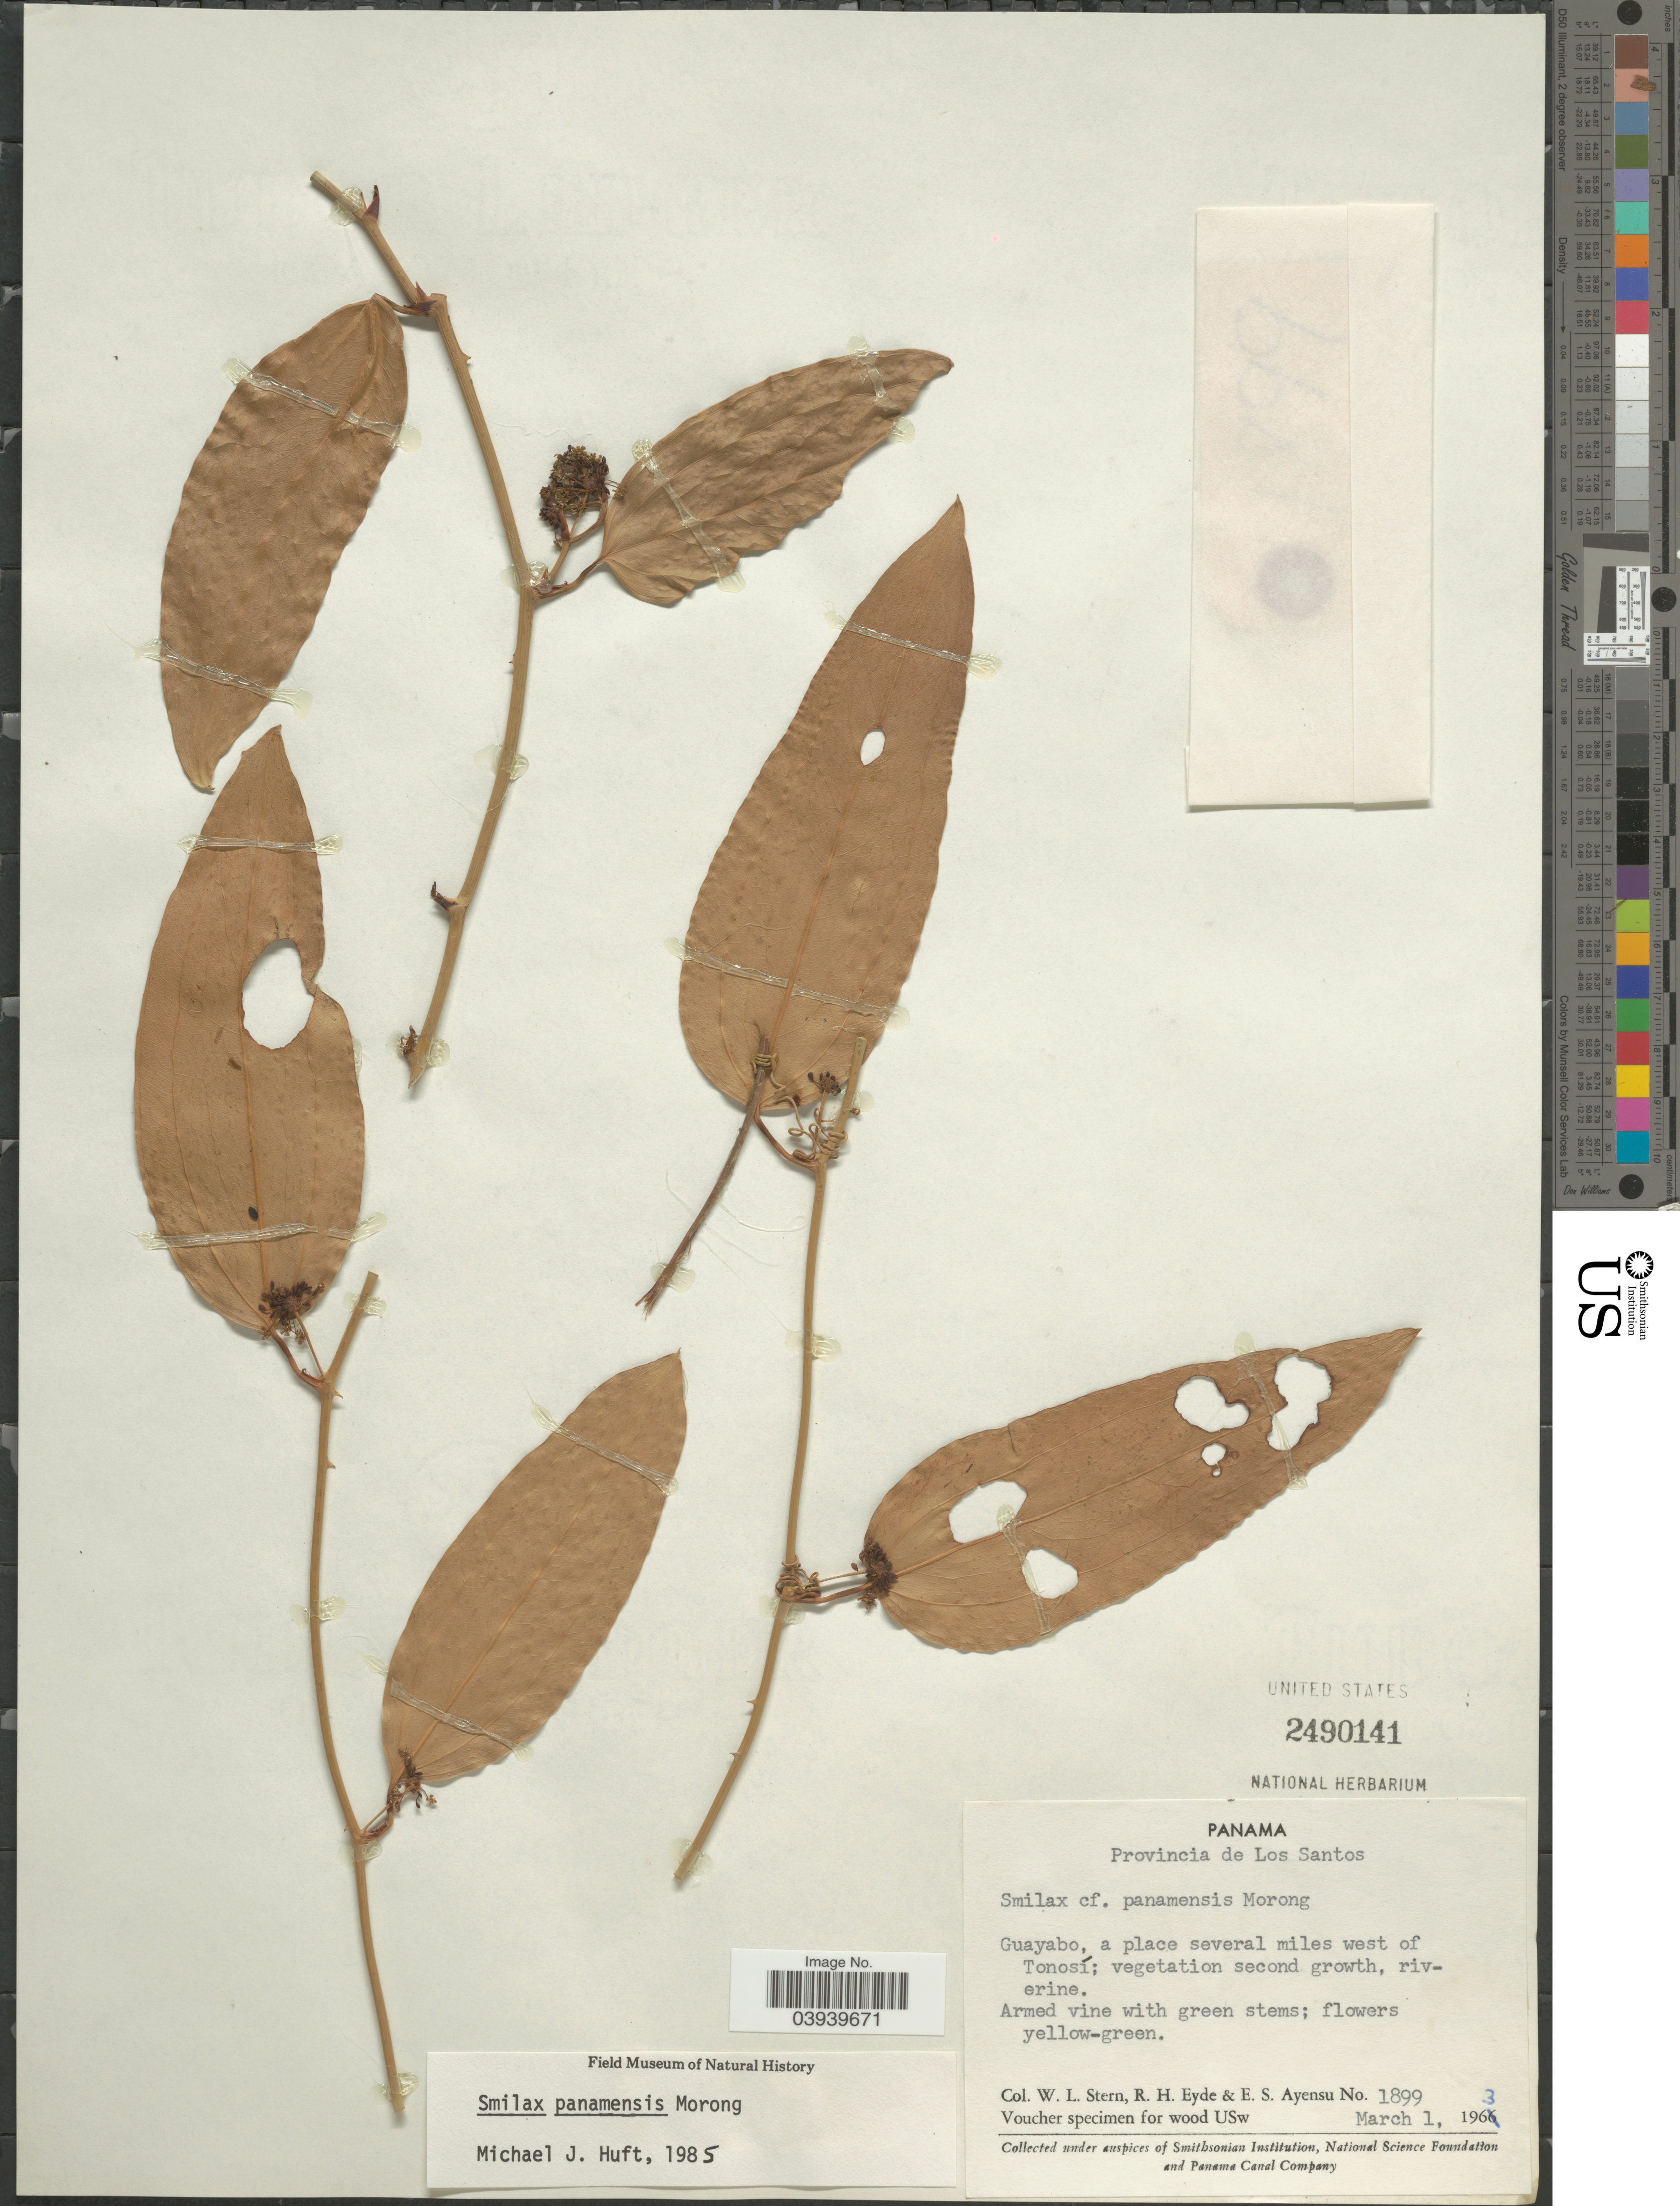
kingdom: Plantae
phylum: Tracheophyta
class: Liliopsida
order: Liliales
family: Smilacaceae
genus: Smilax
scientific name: Smilax panamensis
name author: Morong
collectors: W. L. Stern, R. H. Eyde & E. S. Ayensu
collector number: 1899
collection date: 1963-03-01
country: Panama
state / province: Los Santos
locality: Guayabo, a place several miles west of Tonosí.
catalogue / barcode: US 2490141